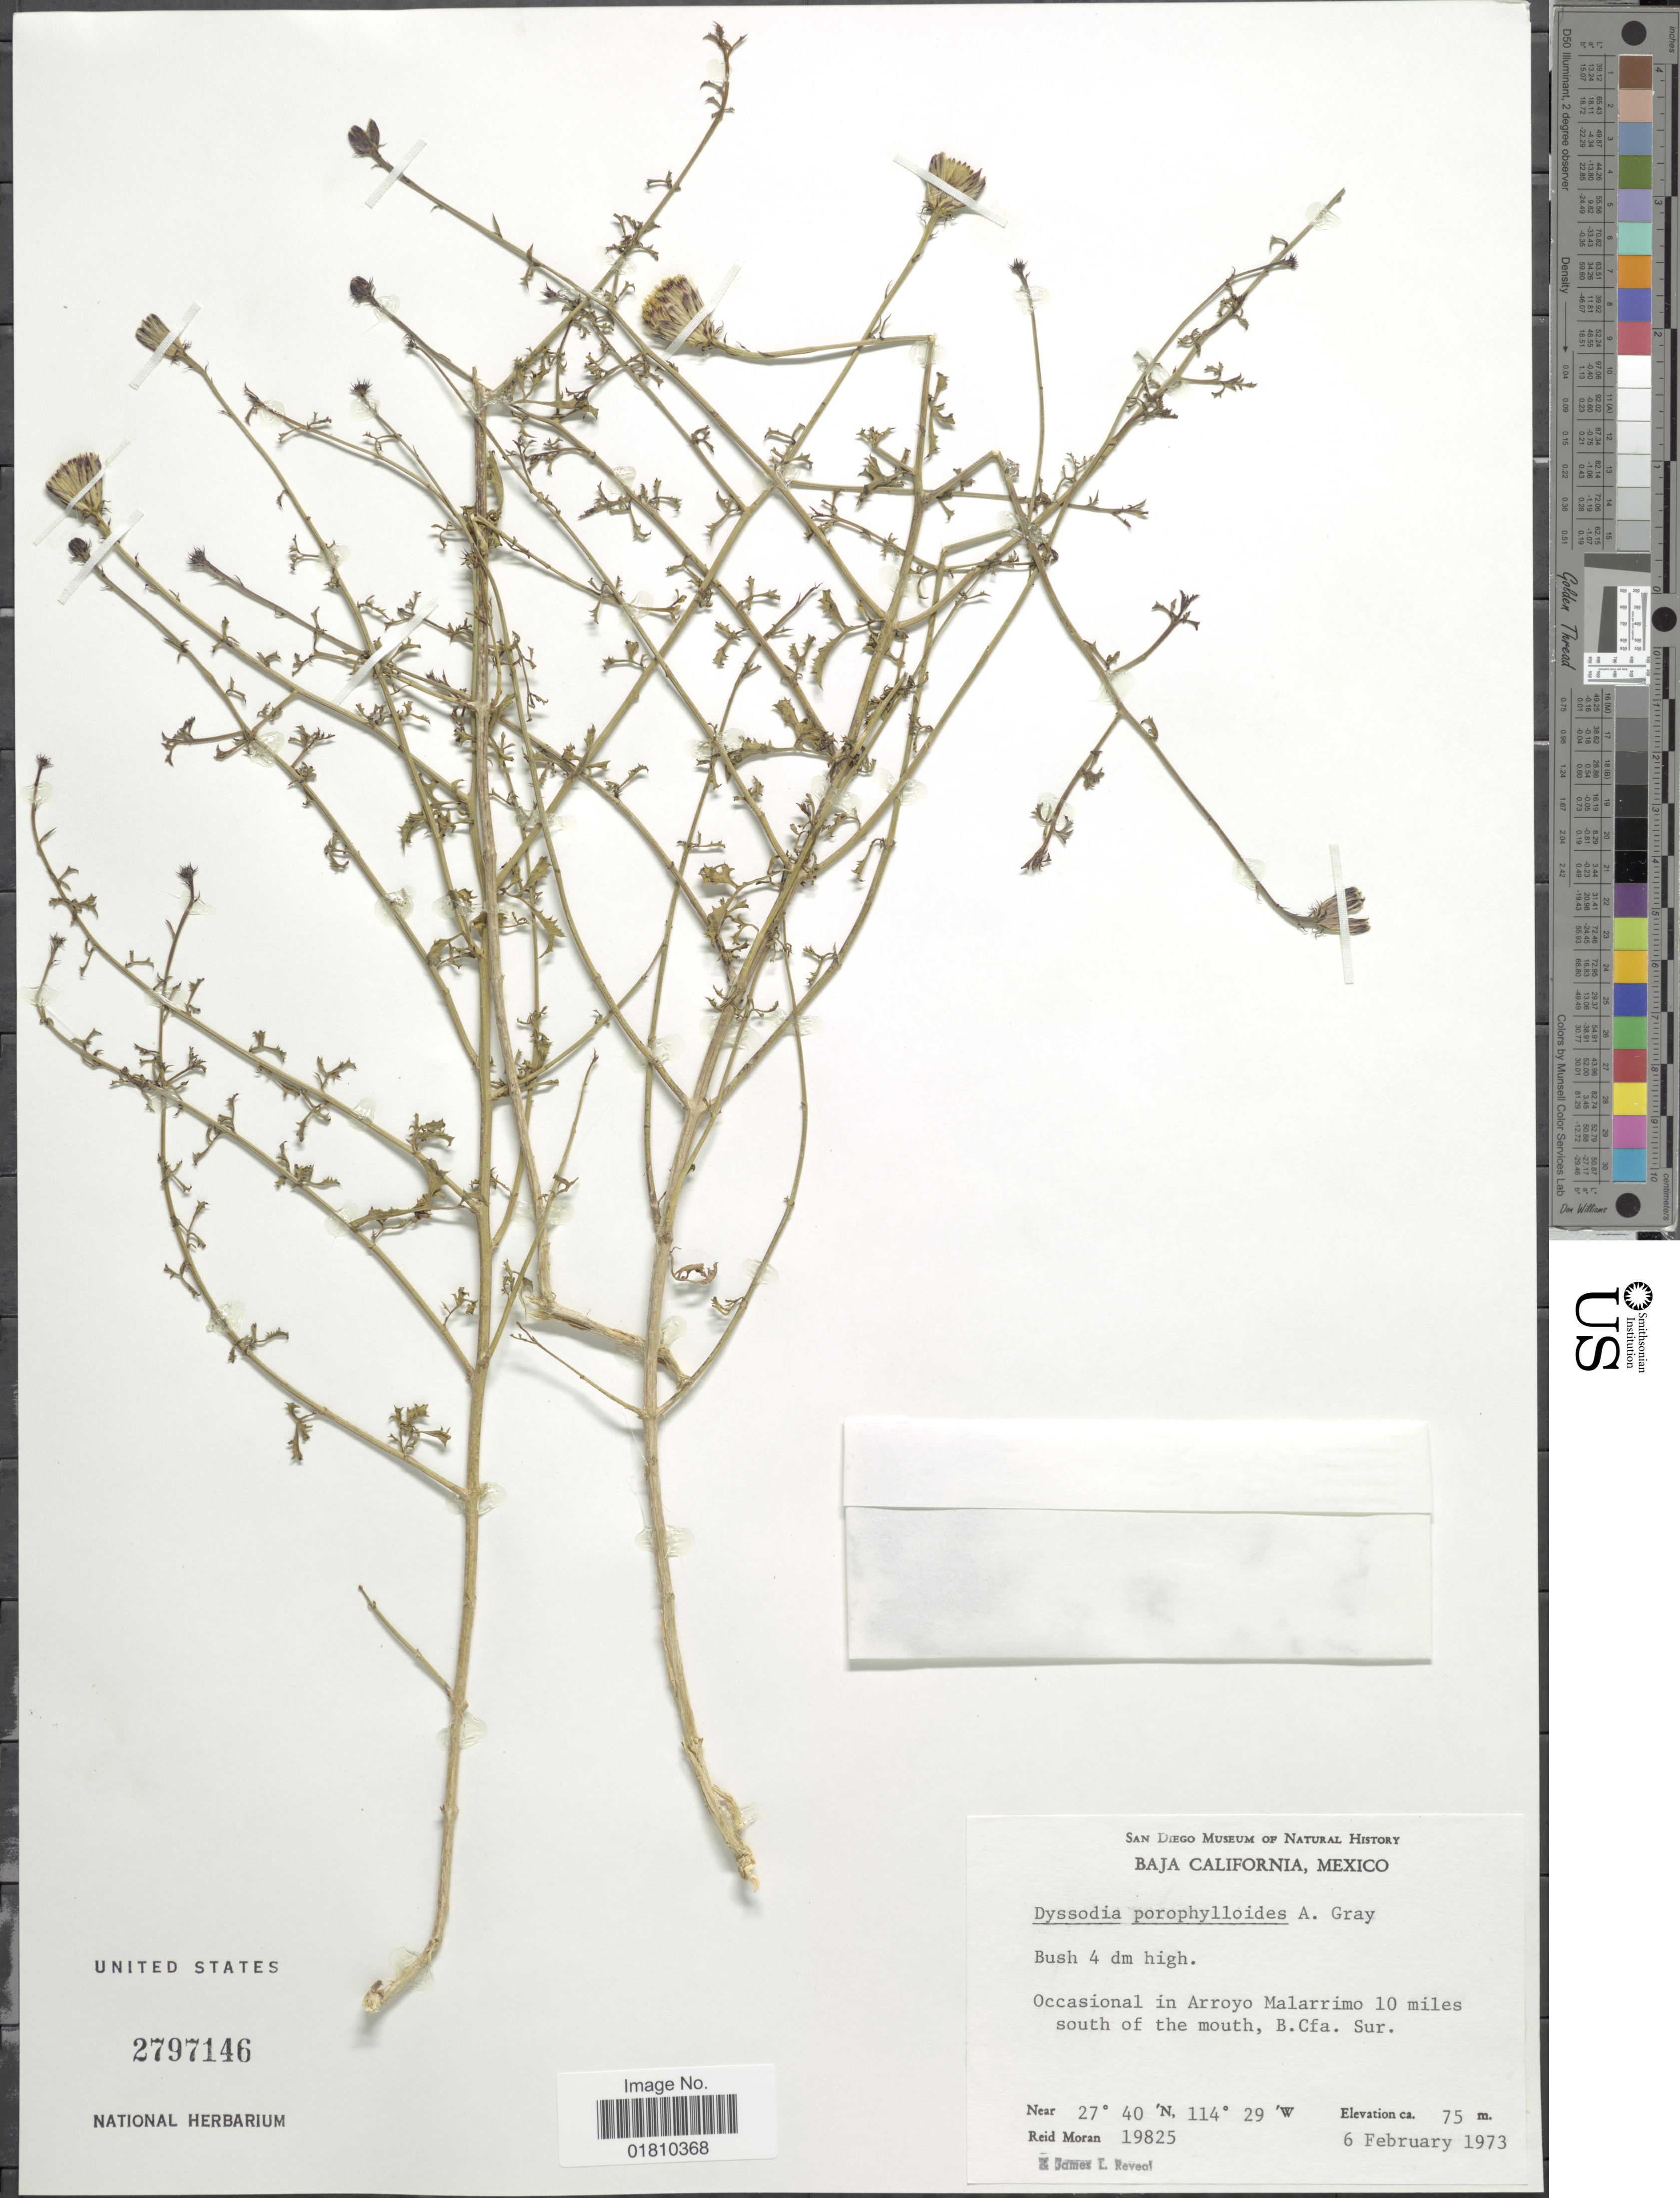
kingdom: Plantae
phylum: Tracheophyta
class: Magnoliopsida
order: Asterales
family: Asteraceae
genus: Adenophyllum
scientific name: Adenophyllum porophylloides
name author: (A. Gray) Strother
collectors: R. V. Moran & J. L. Reveal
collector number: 19825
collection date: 1973-02-06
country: Mexico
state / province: Baja California Sur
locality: Occasional in Arroyo Malarrimo 10 miles south of the mouth, B. Cfa. Sur.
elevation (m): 75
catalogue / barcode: US 2797146